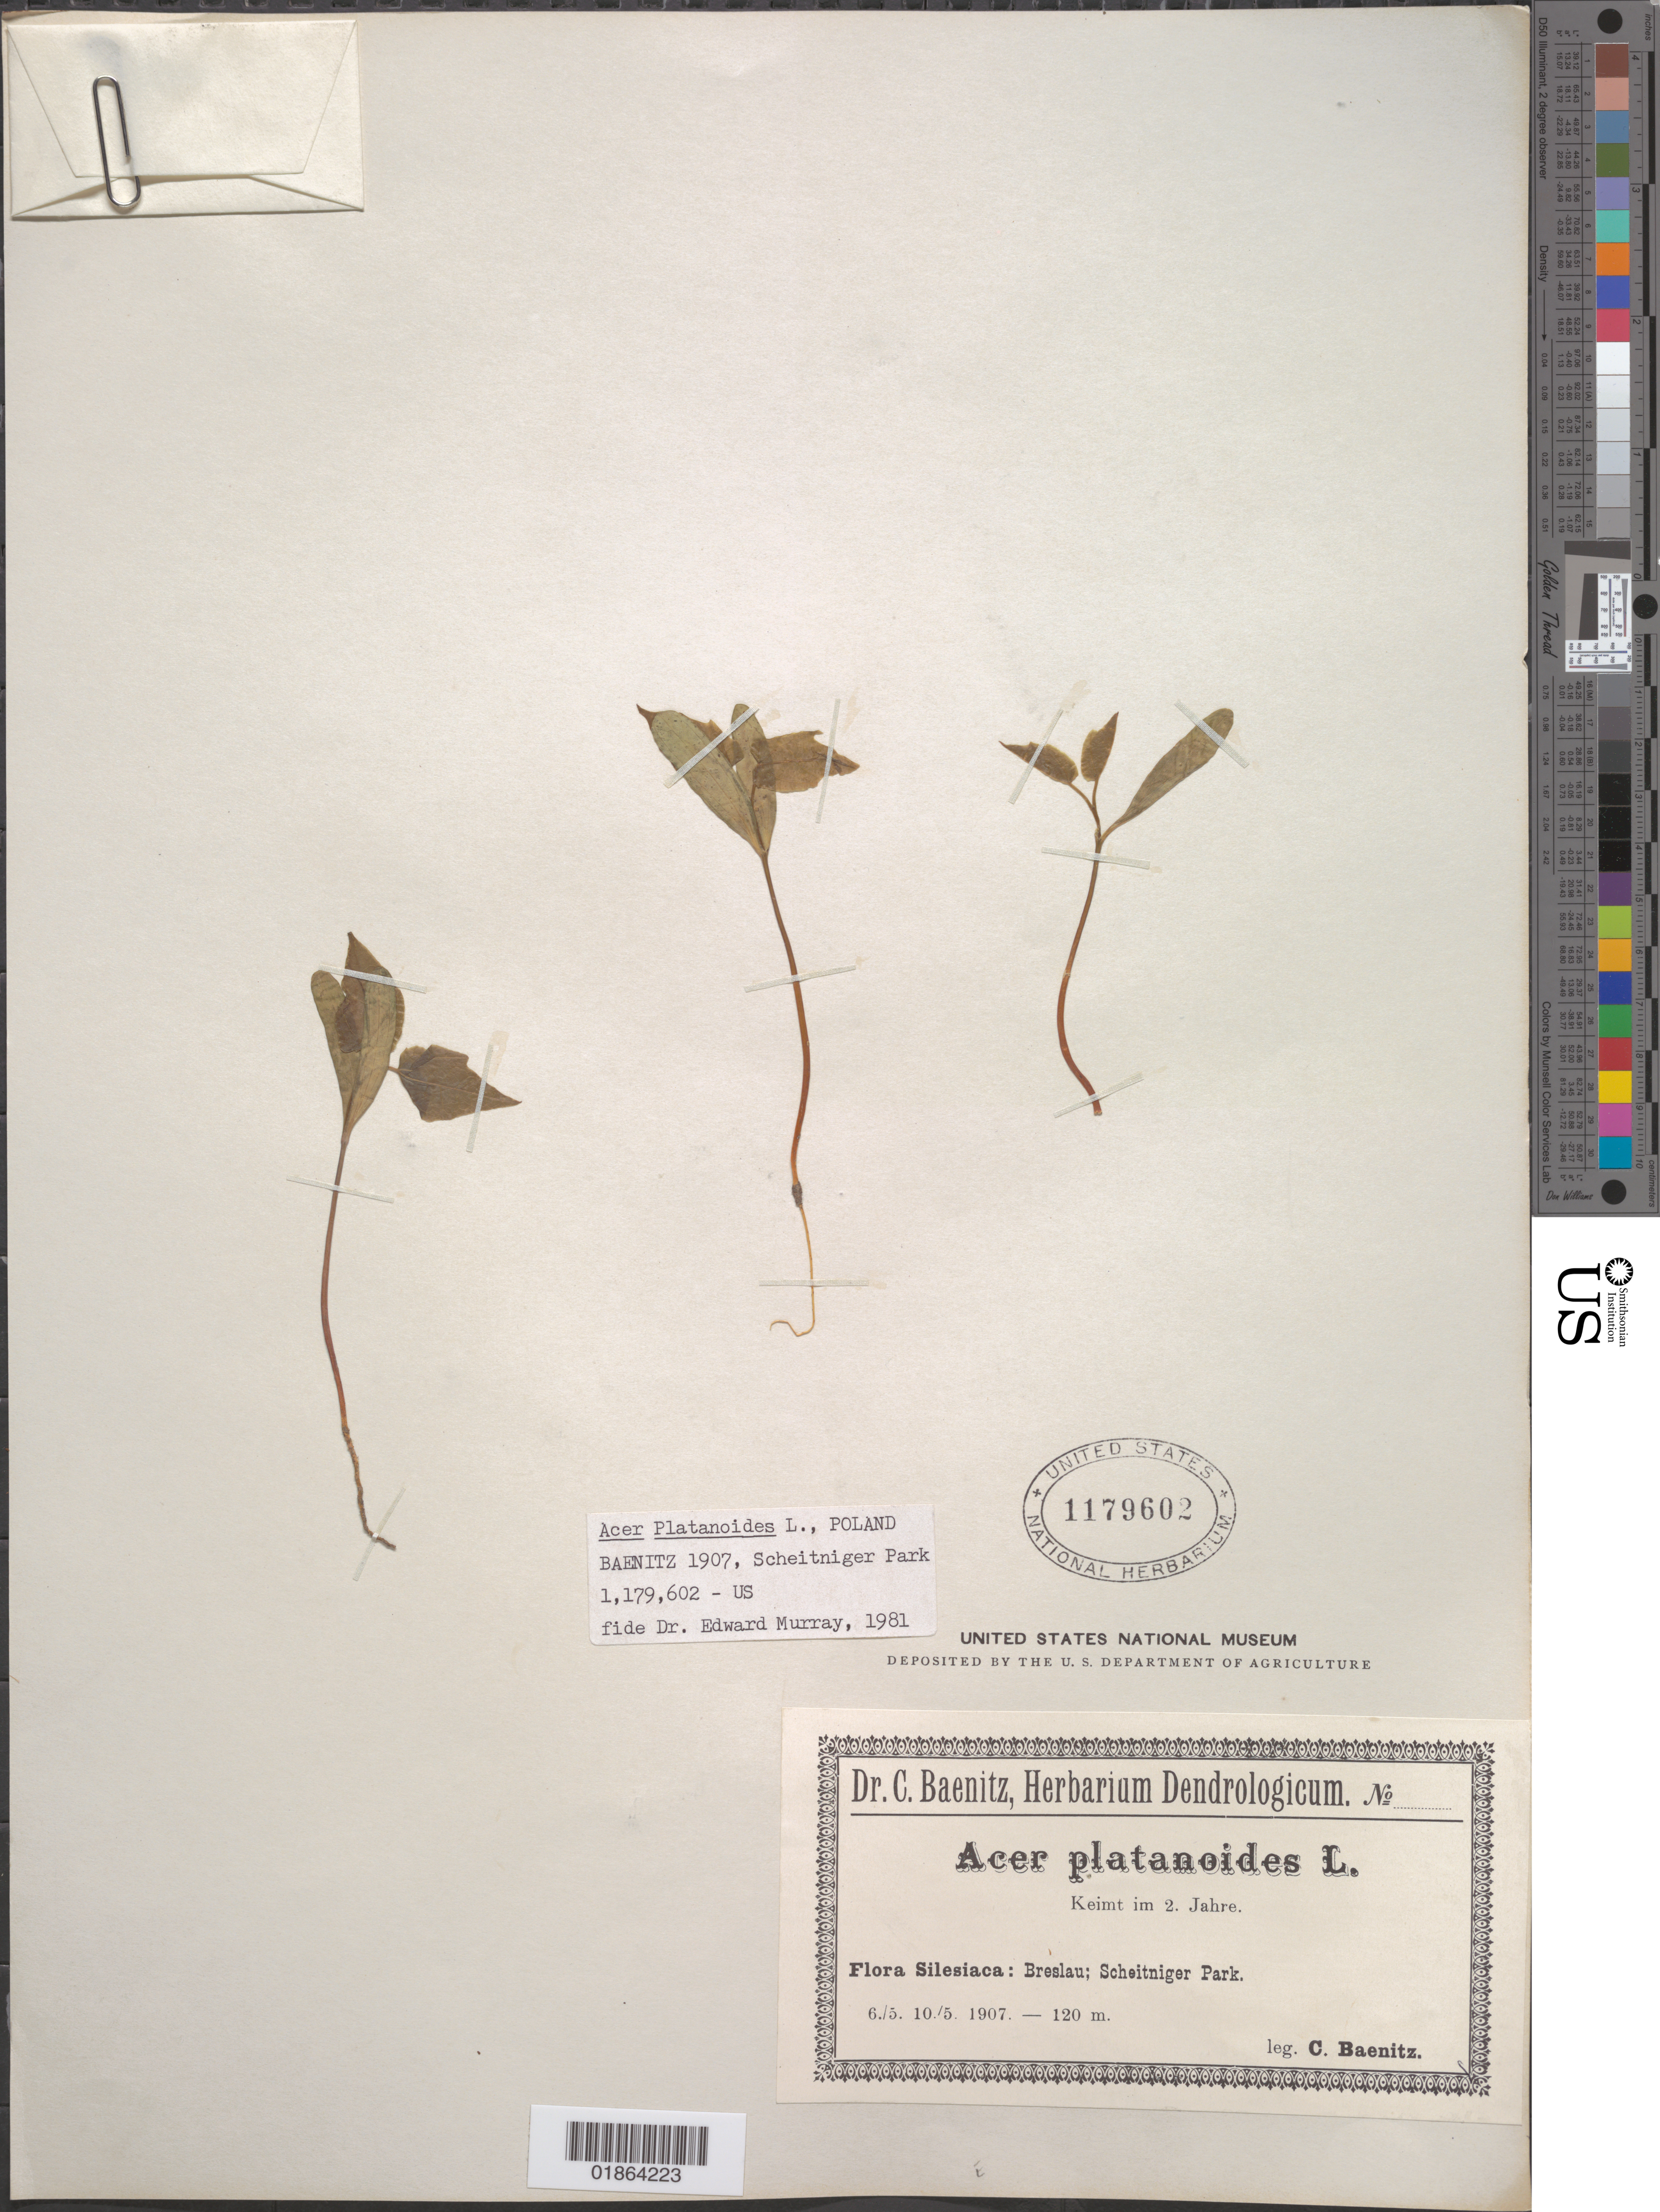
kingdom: Plantae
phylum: Tracheophyta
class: Magnoliopsida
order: Sapindales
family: Sapindaceae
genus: Acer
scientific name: Acer platanoides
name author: L.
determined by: Murray, Edward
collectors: C. G. Baenitz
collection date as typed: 6/5 10/5 1907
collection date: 1907-05-06/1907-05-10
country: Poland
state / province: Dolnoslaskie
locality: Breslau [Wroclaw]; Scheitniger Park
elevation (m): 120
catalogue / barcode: US 1179602